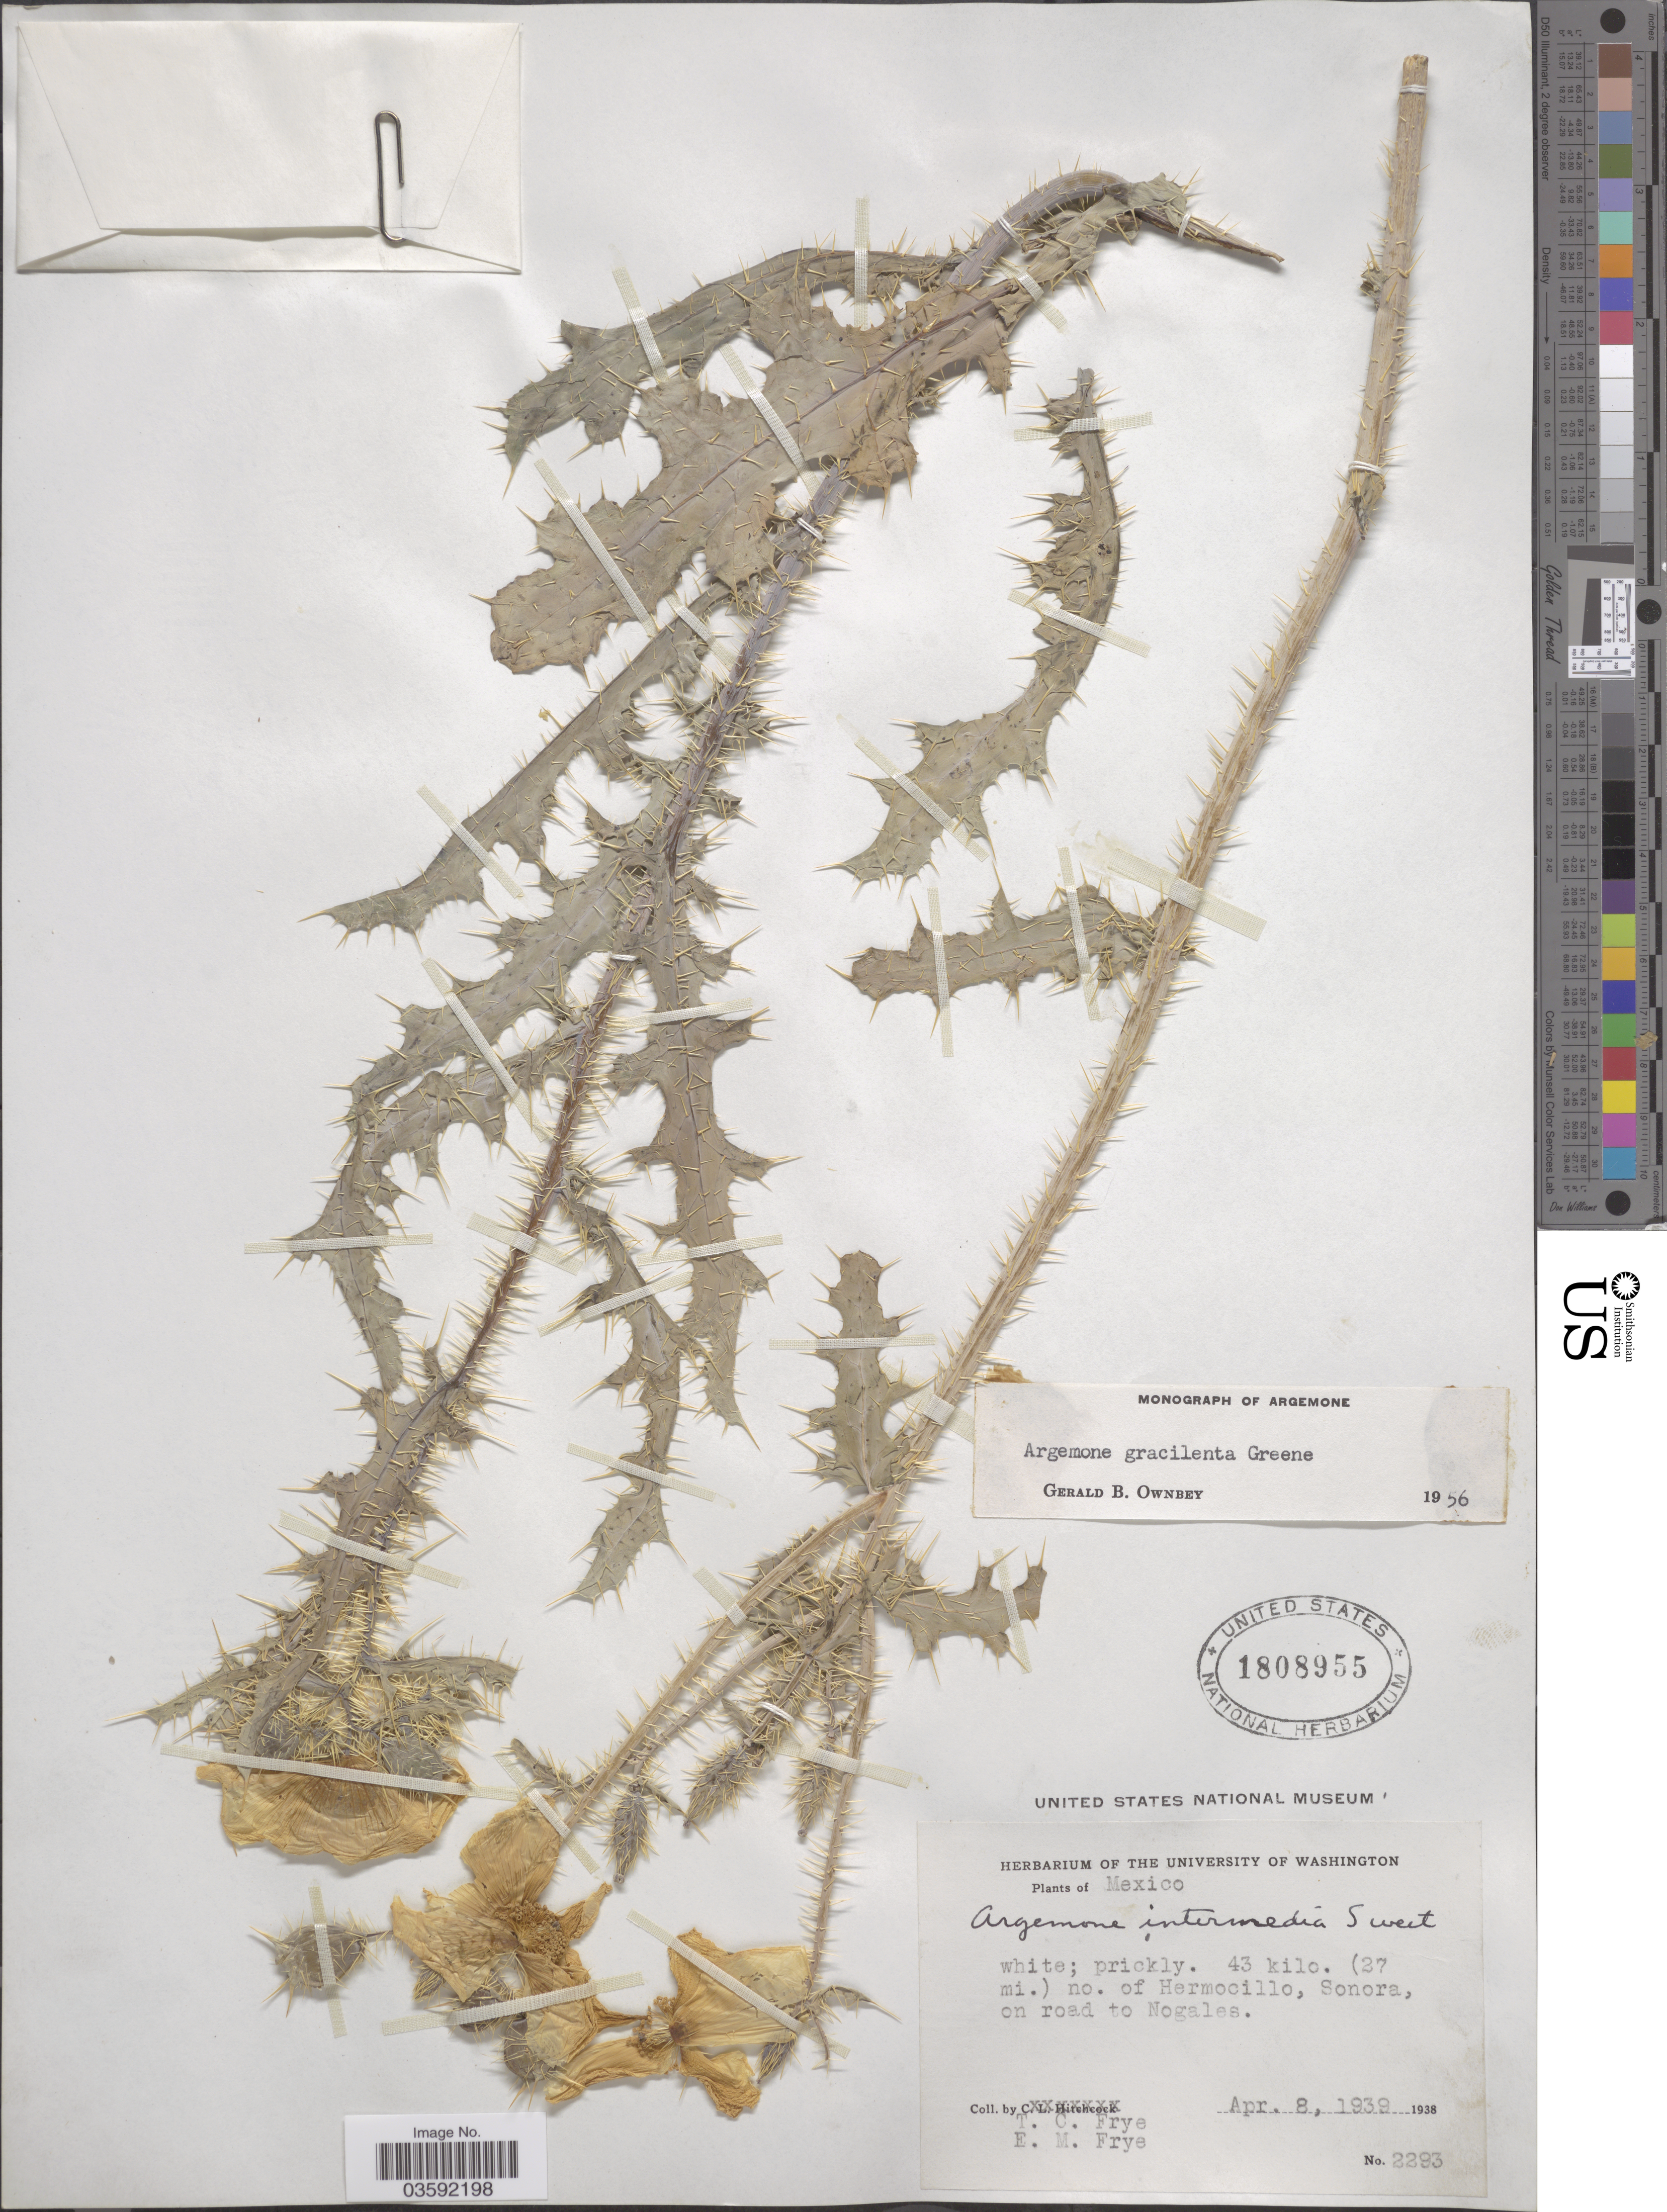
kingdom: Plantae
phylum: Tracheophyta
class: Magnoliopsida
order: Ranunculales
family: Papaveraceae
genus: Argemone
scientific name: Argemone gracilenta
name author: Greene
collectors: T. C. Frye & E. Frye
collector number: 2293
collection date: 1939-04-08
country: Mexico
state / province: Sonora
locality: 43 kilo. (27 mi.) no. of Hermocillo, Sonora, on road to Nogales.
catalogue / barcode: US 1808955